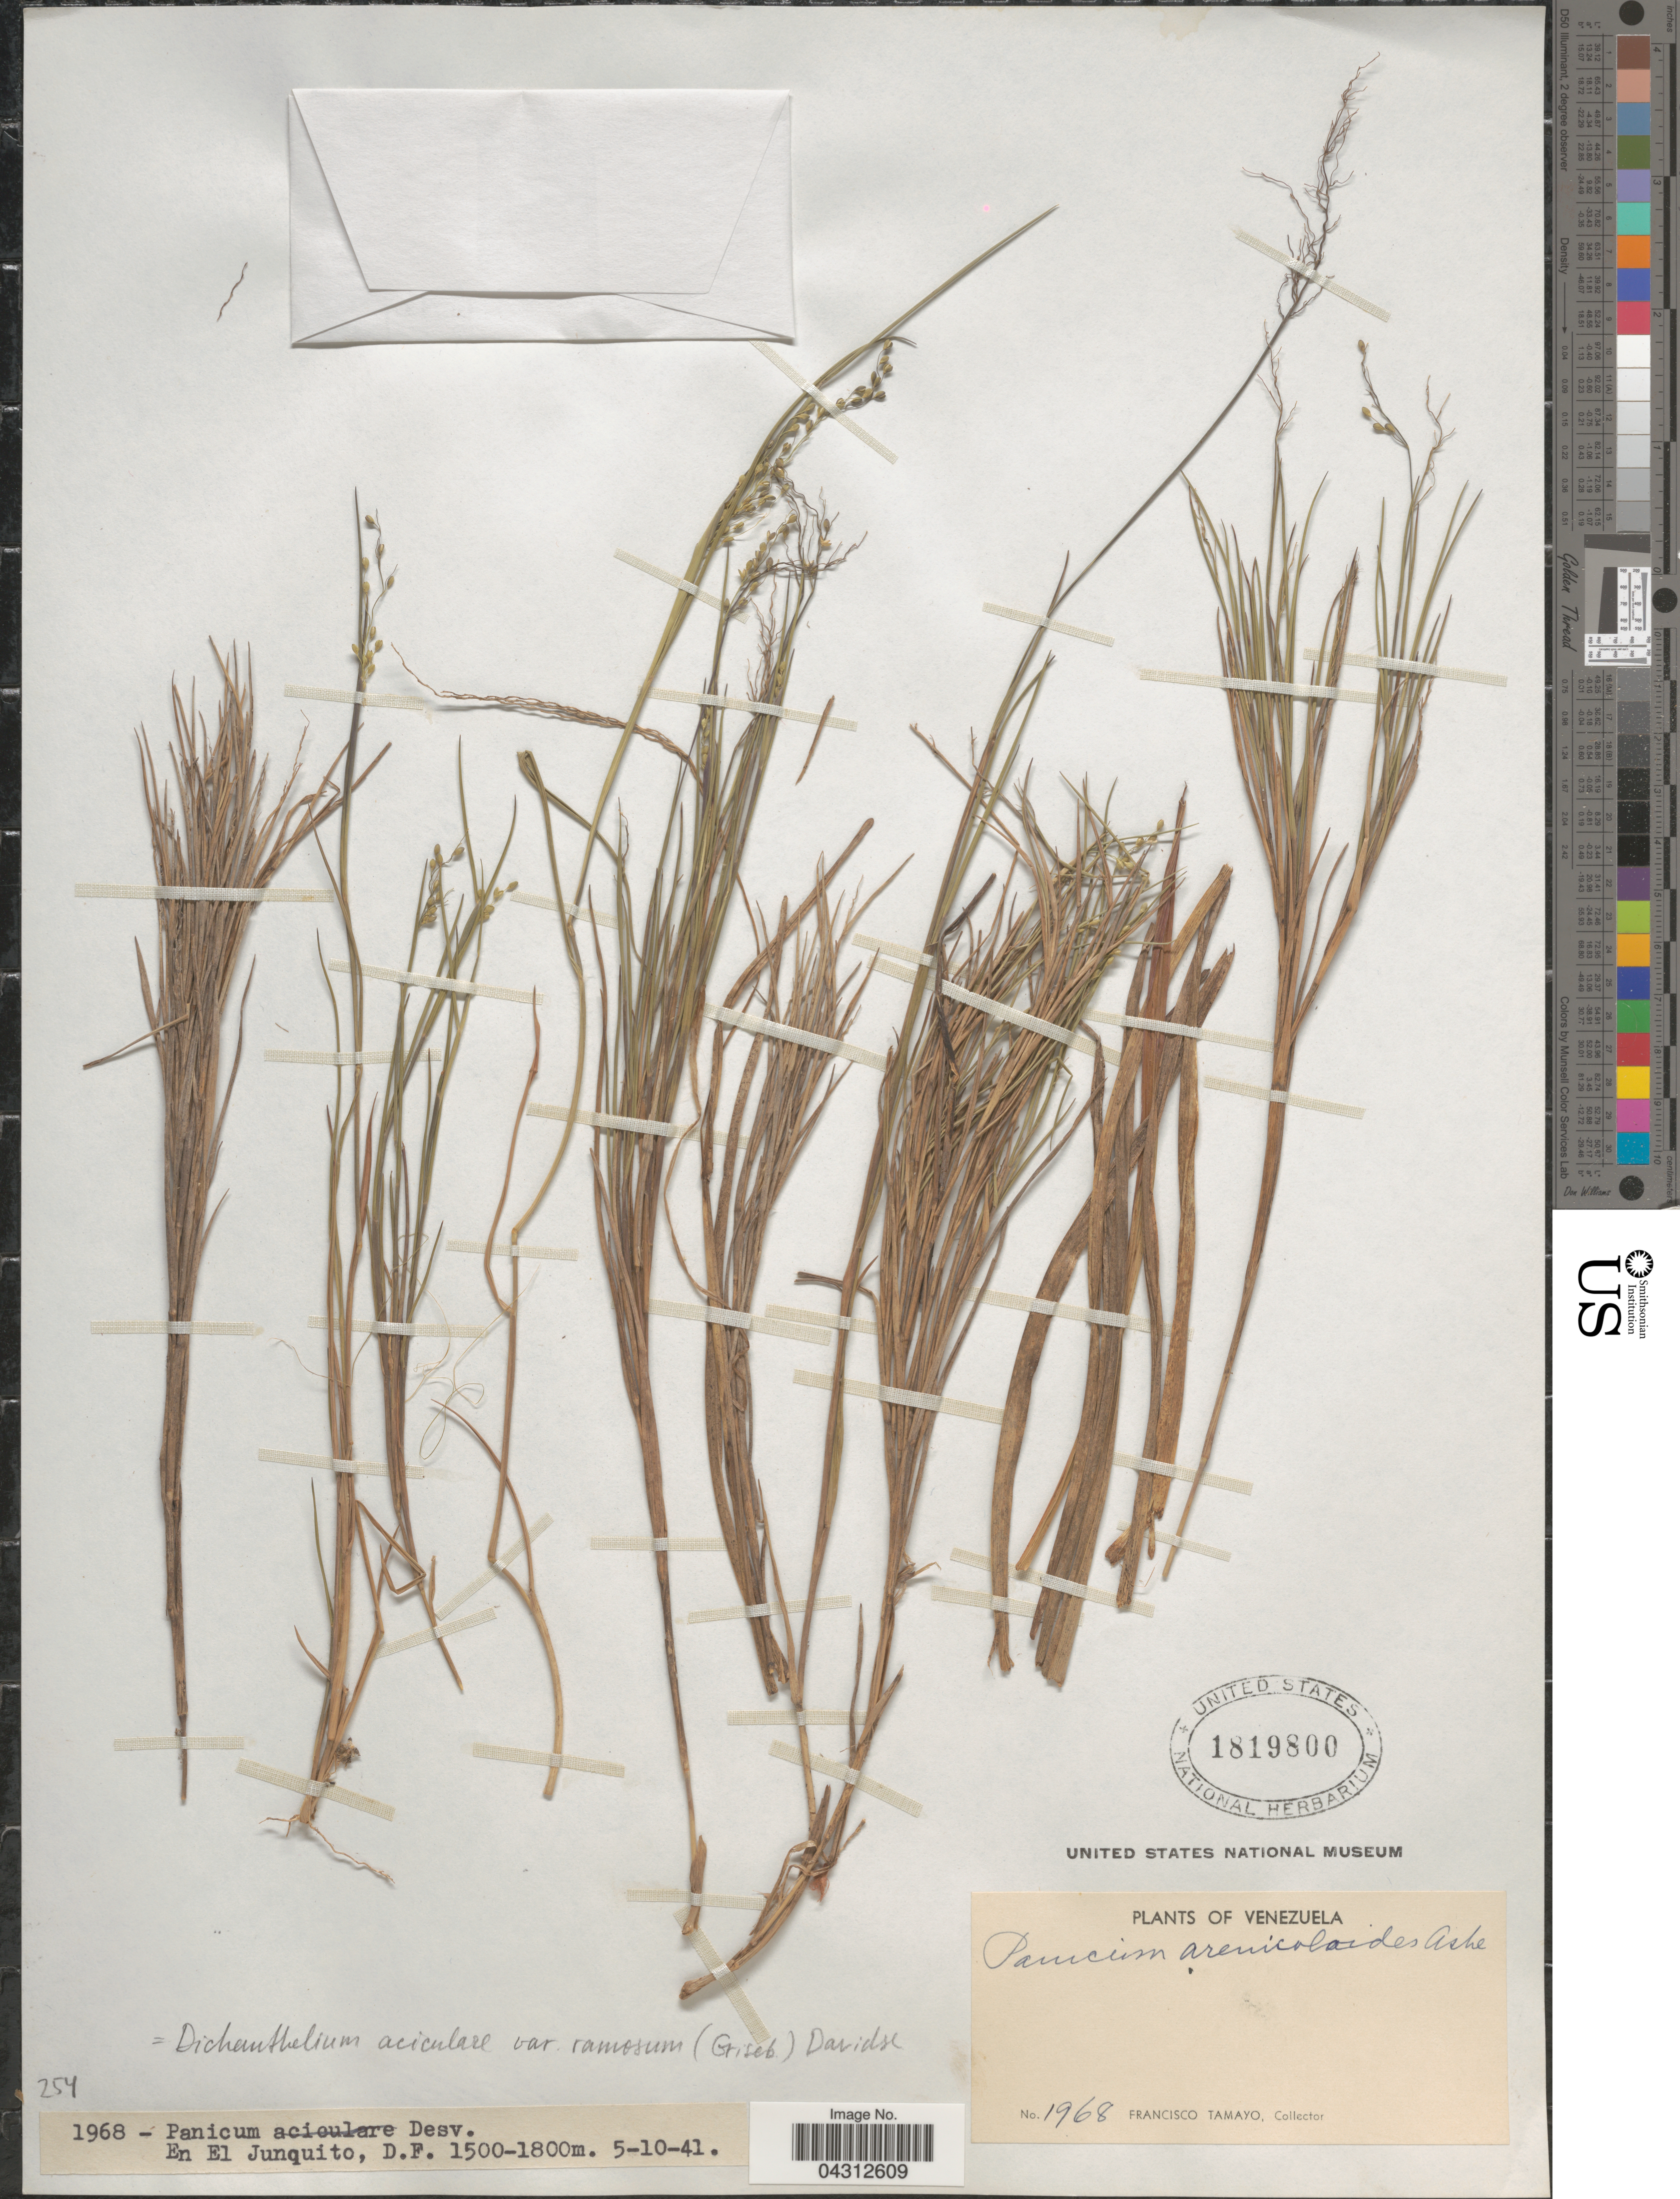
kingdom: Plantae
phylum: Tracheophyta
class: Liliopsida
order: Poales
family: Poaceae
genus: Dichanthelium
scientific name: Dichanthelium aciculare var. ramosum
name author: (Griseb.) Davidse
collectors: F. Tamayo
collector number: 1968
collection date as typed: Transcribed d/m/y: 5/10/41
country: Venezuela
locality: En El Junquito, D.F.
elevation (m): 1500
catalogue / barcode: US 1819800